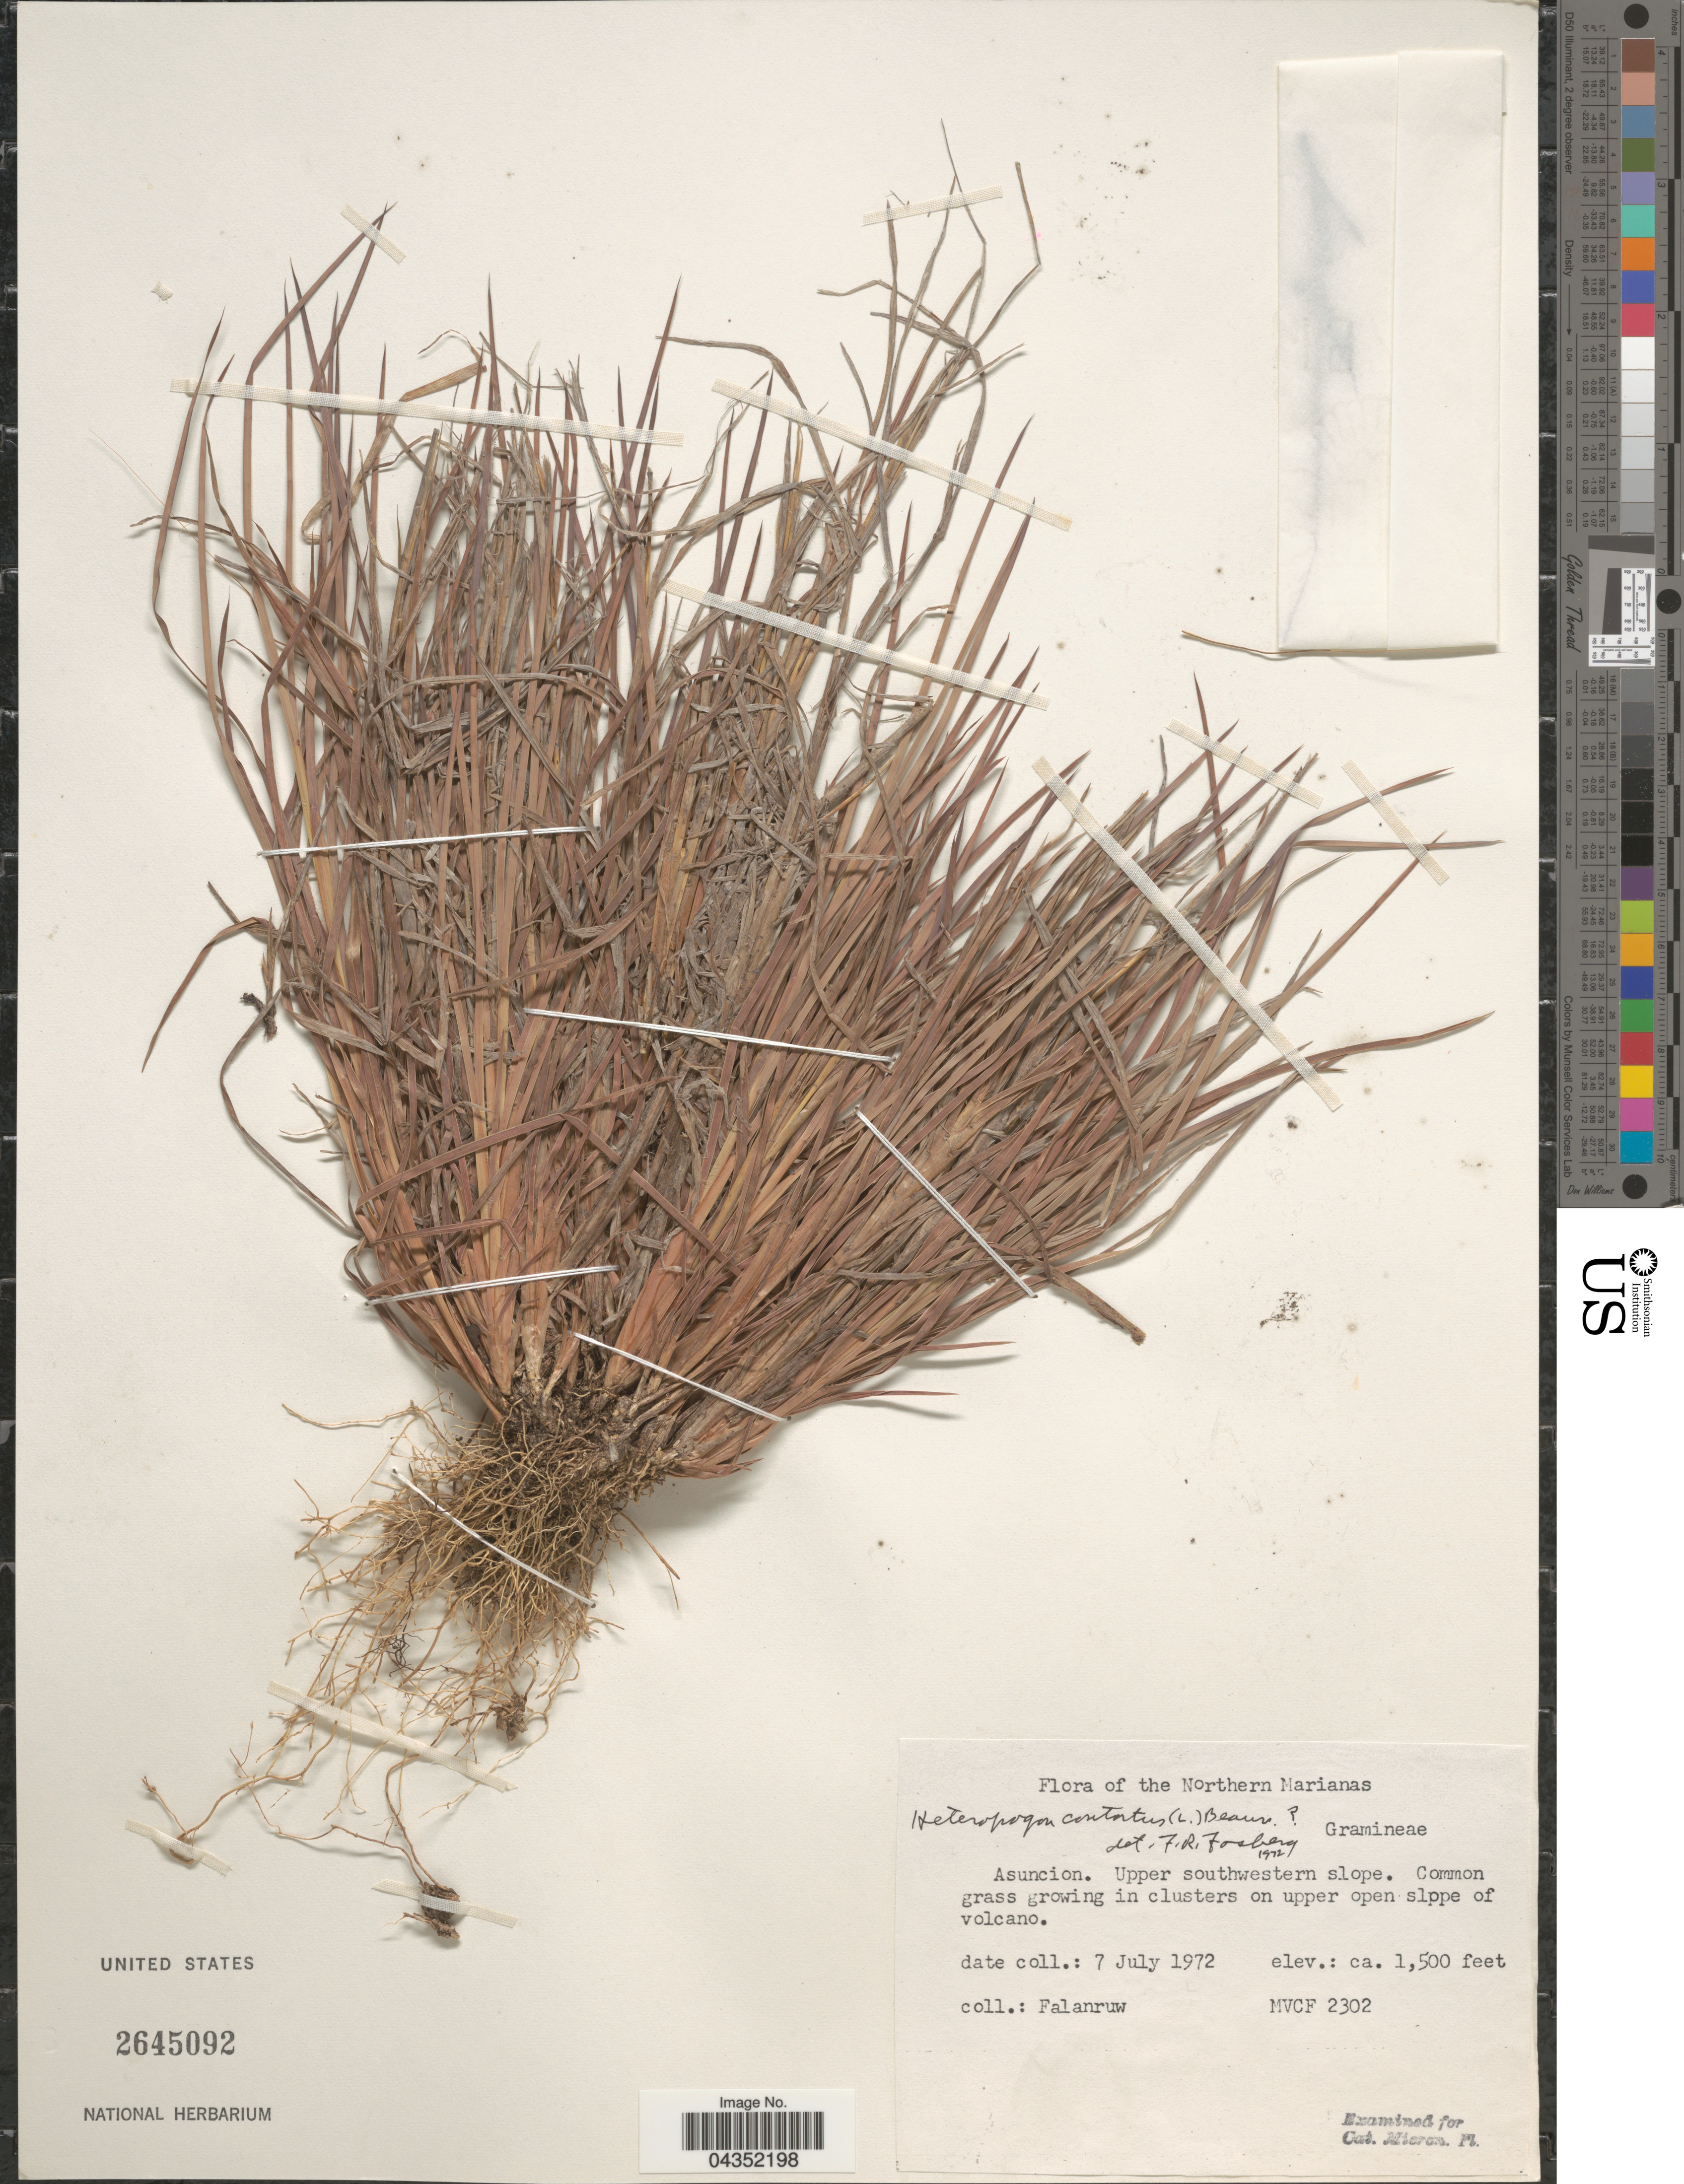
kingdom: Plantae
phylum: Tracheophyta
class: Liliopsida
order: Poales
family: Poaceae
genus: Heteropogon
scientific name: Heteropogon contortus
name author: (L.) P. Beauv. ex Roem. & Schult.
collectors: Falanruw, --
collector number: MVCF2302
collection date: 1972-07-07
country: Northern Mariana Islands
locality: The Northern Marianas. Asuncion. Upper southwestern slope.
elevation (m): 457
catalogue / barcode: US 2645092